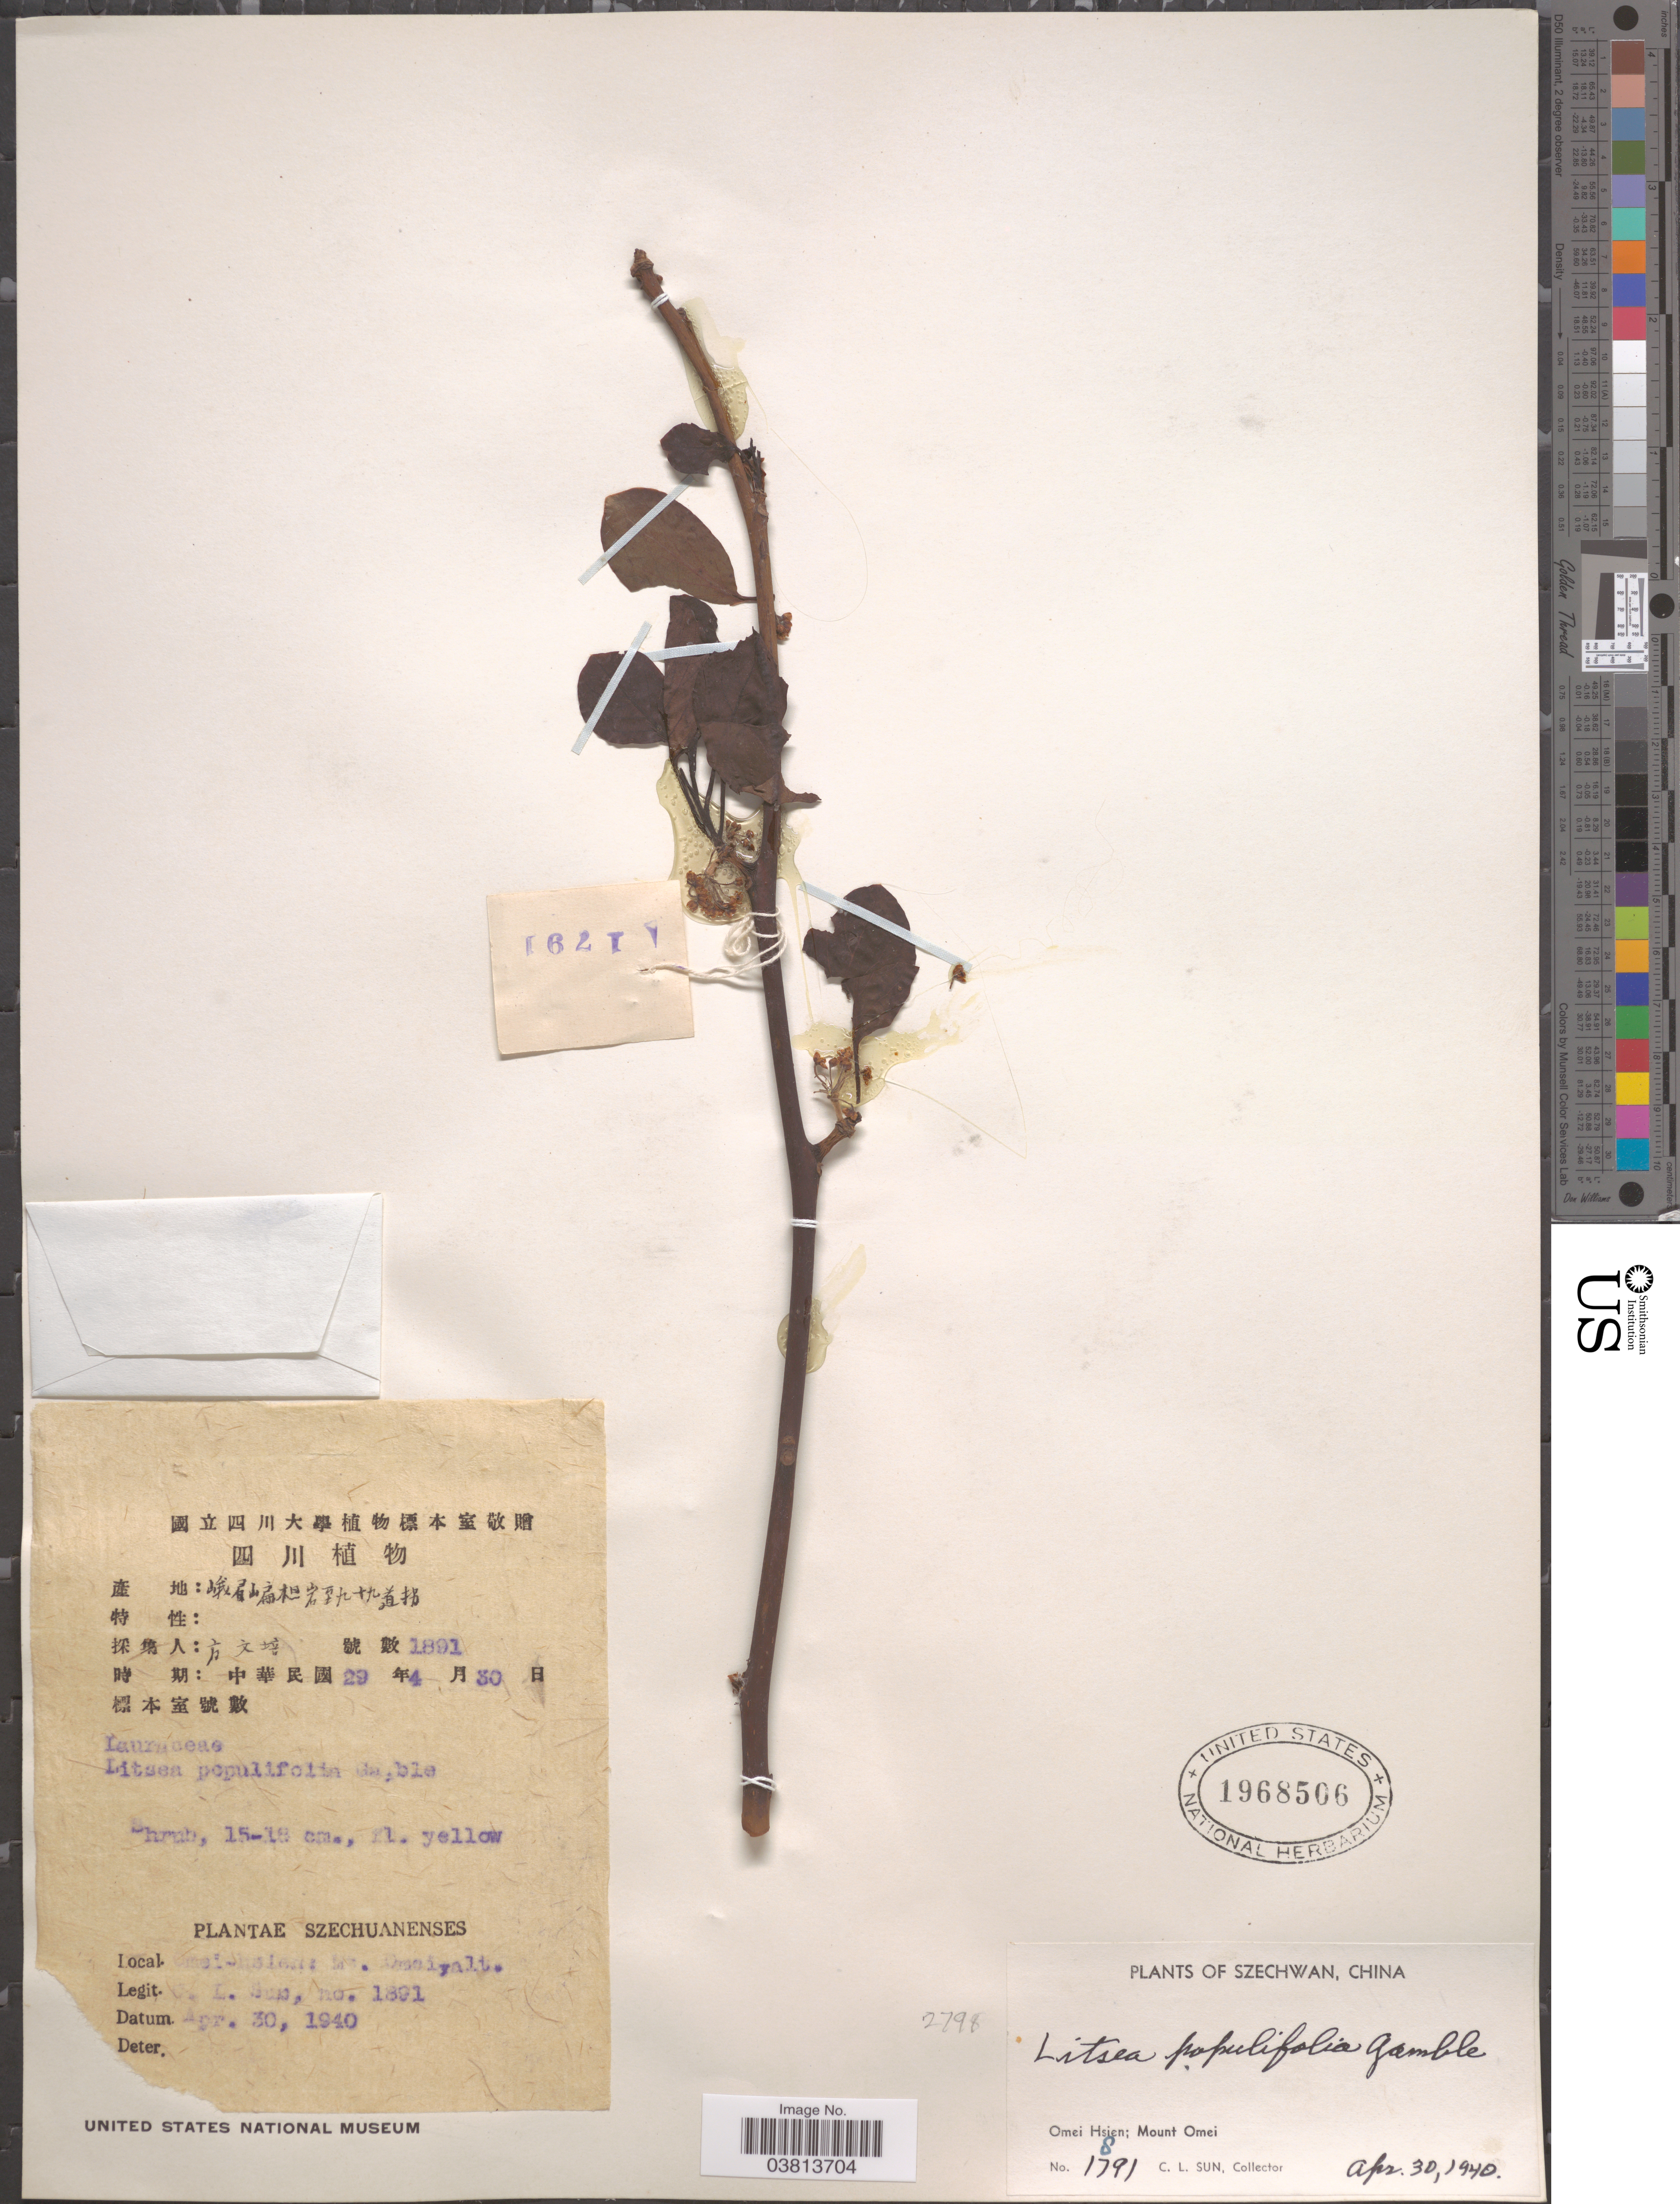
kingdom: Plantae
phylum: Tracheophyta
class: Magnoliopsida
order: Laurales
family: Lauraceae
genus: Litsea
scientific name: Litsea populifolia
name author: (Hemsl.) Gamble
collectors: C. Sun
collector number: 1891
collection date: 1940-04-30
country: China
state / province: Sichuan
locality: Szechwan. Omei Hsien; Mount Omei.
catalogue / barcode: US 1968506